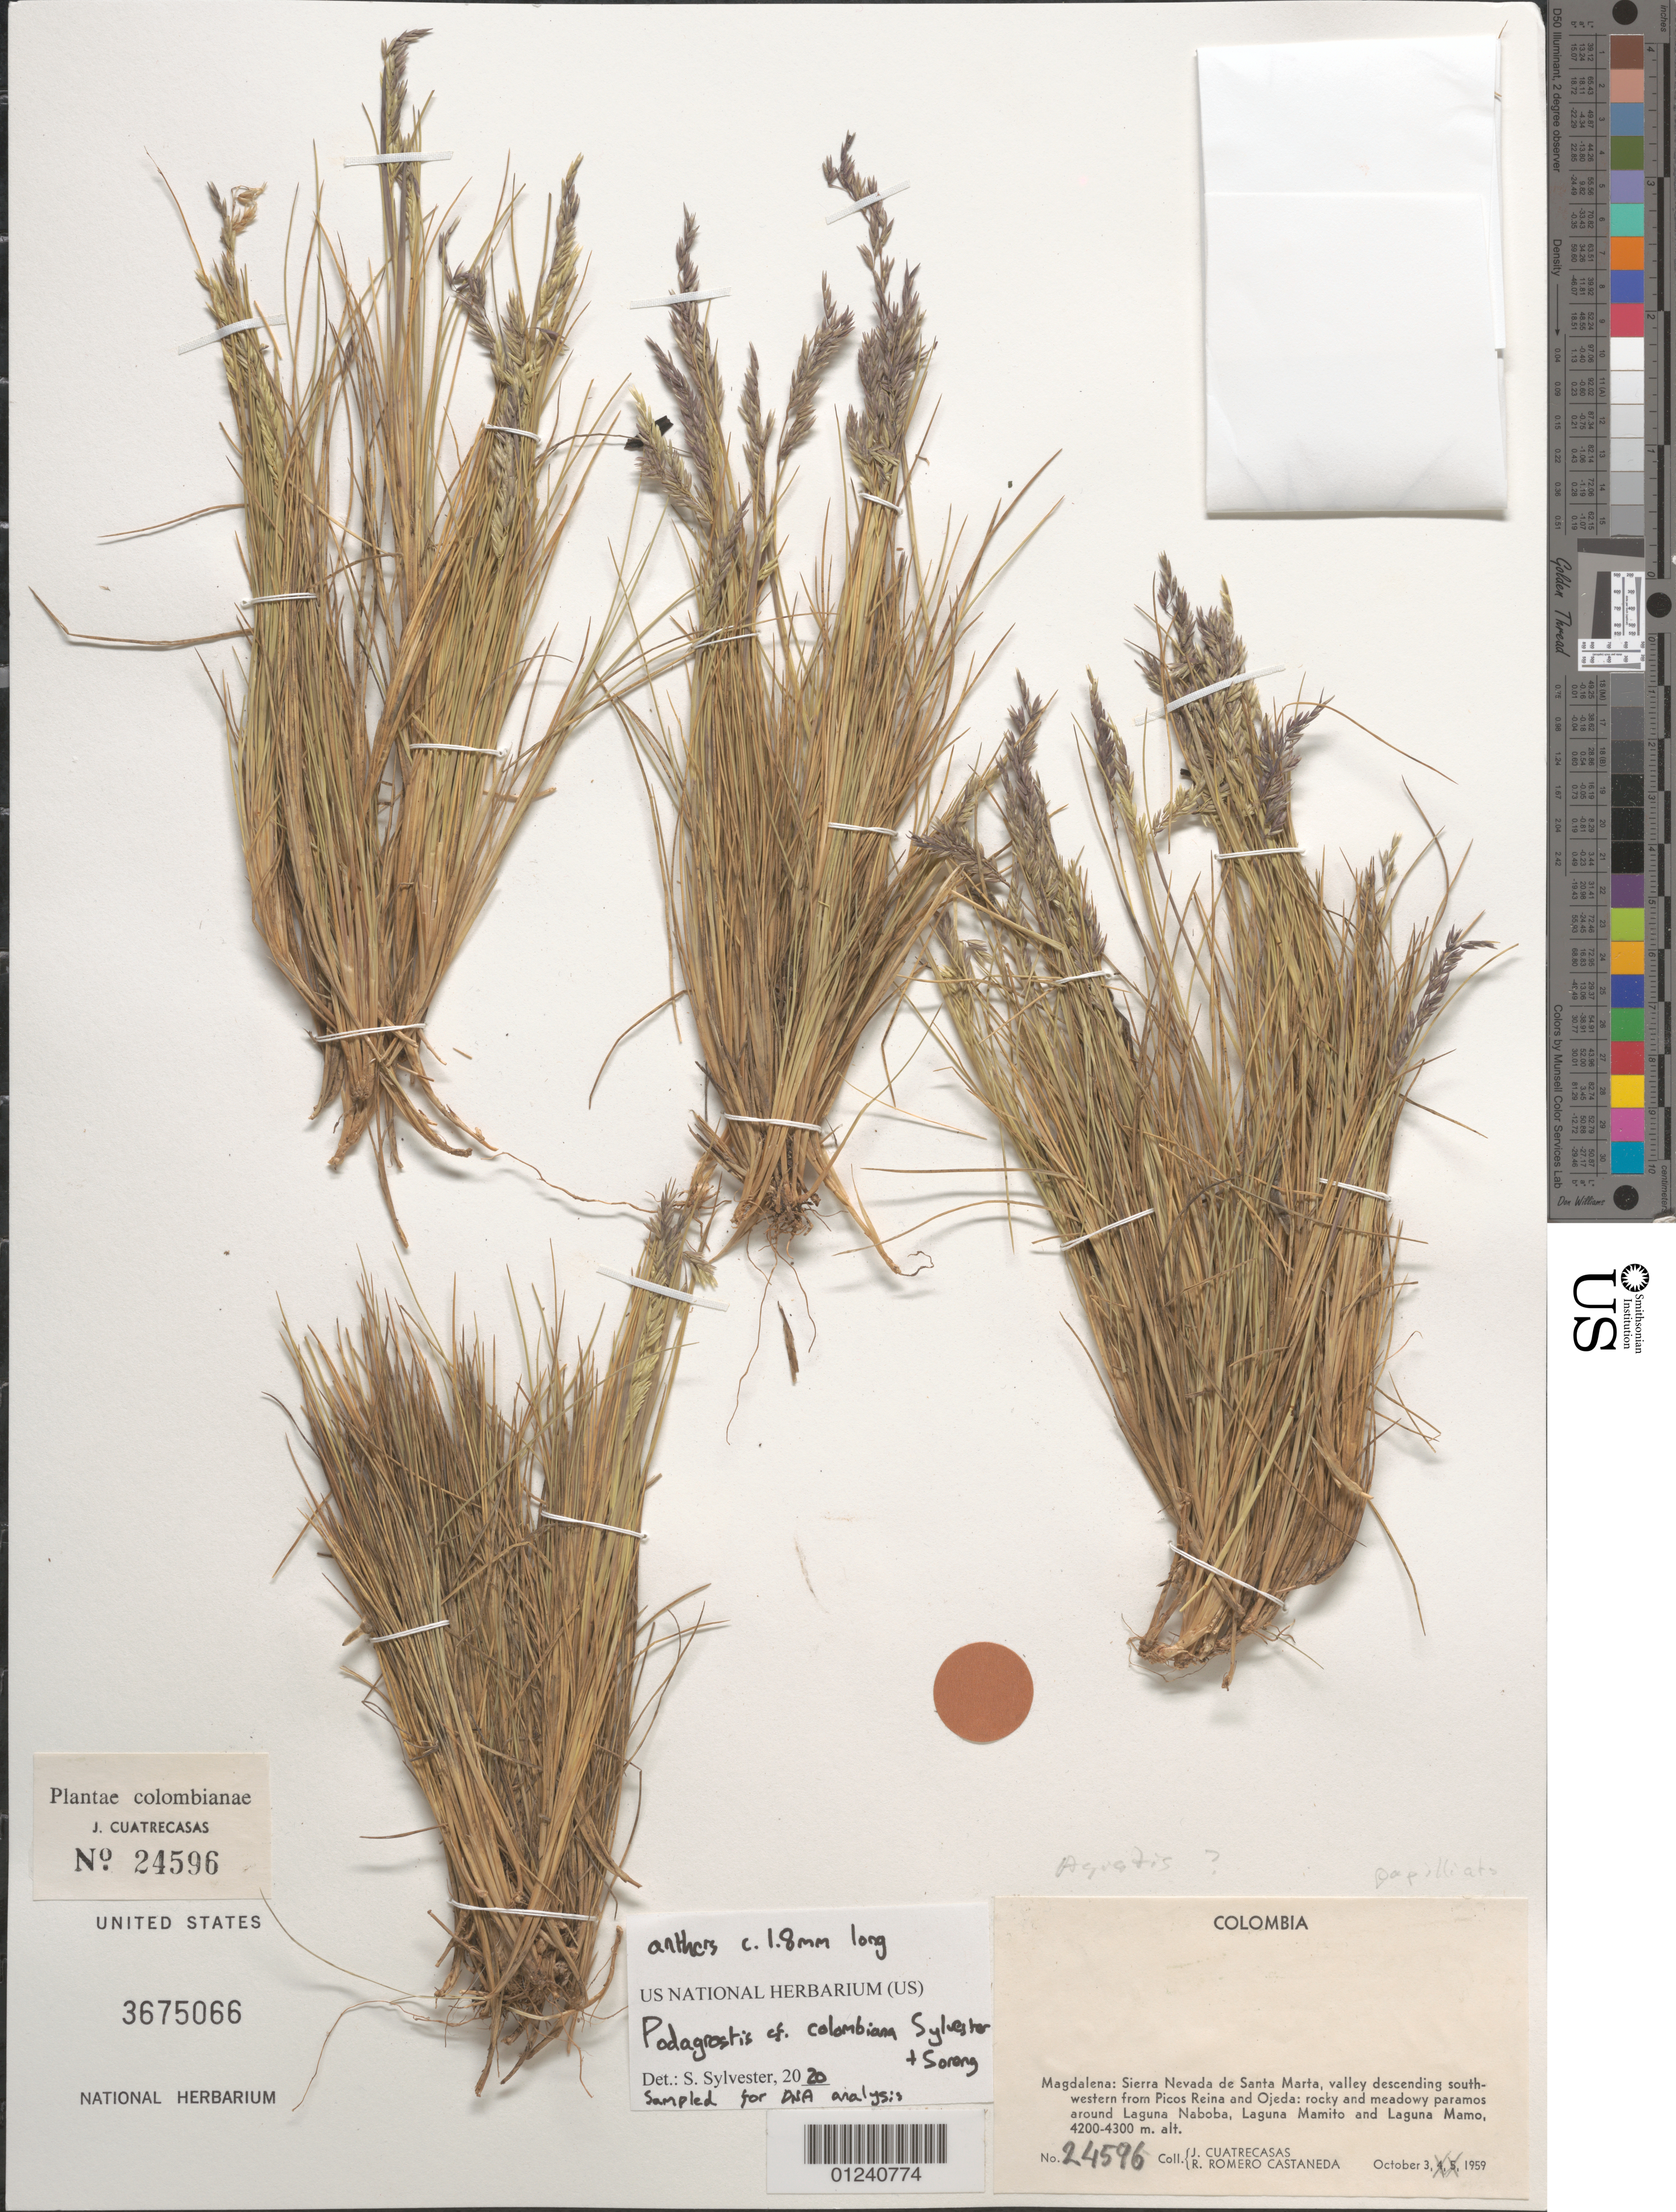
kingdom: Plantae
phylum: Tracheophyta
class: Liliopsida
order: Poales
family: Poaceae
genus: Podagrostis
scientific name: Podagrostis colombiana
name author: Sylvester & Soreng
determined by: Soreng, Robert J., Research Associate (BOT), Smithsonian Institution - National Museum of Natural History (UNITED STATES)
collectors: J. Cuatrecasas & R. Romero Castañeda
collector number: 24596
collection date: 1959-10-03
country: Colombia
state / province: Magdalena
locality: Sierra Nevada de Santa Marta, valley descending south-west from Picos Reina and Ojeda; rocky and meadowy paramos around Laguna Naboba, Laguna Mamito, and Laguna Mamo.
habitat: rocky and meadowy paramos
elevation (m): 4200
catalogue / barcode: US 3675066